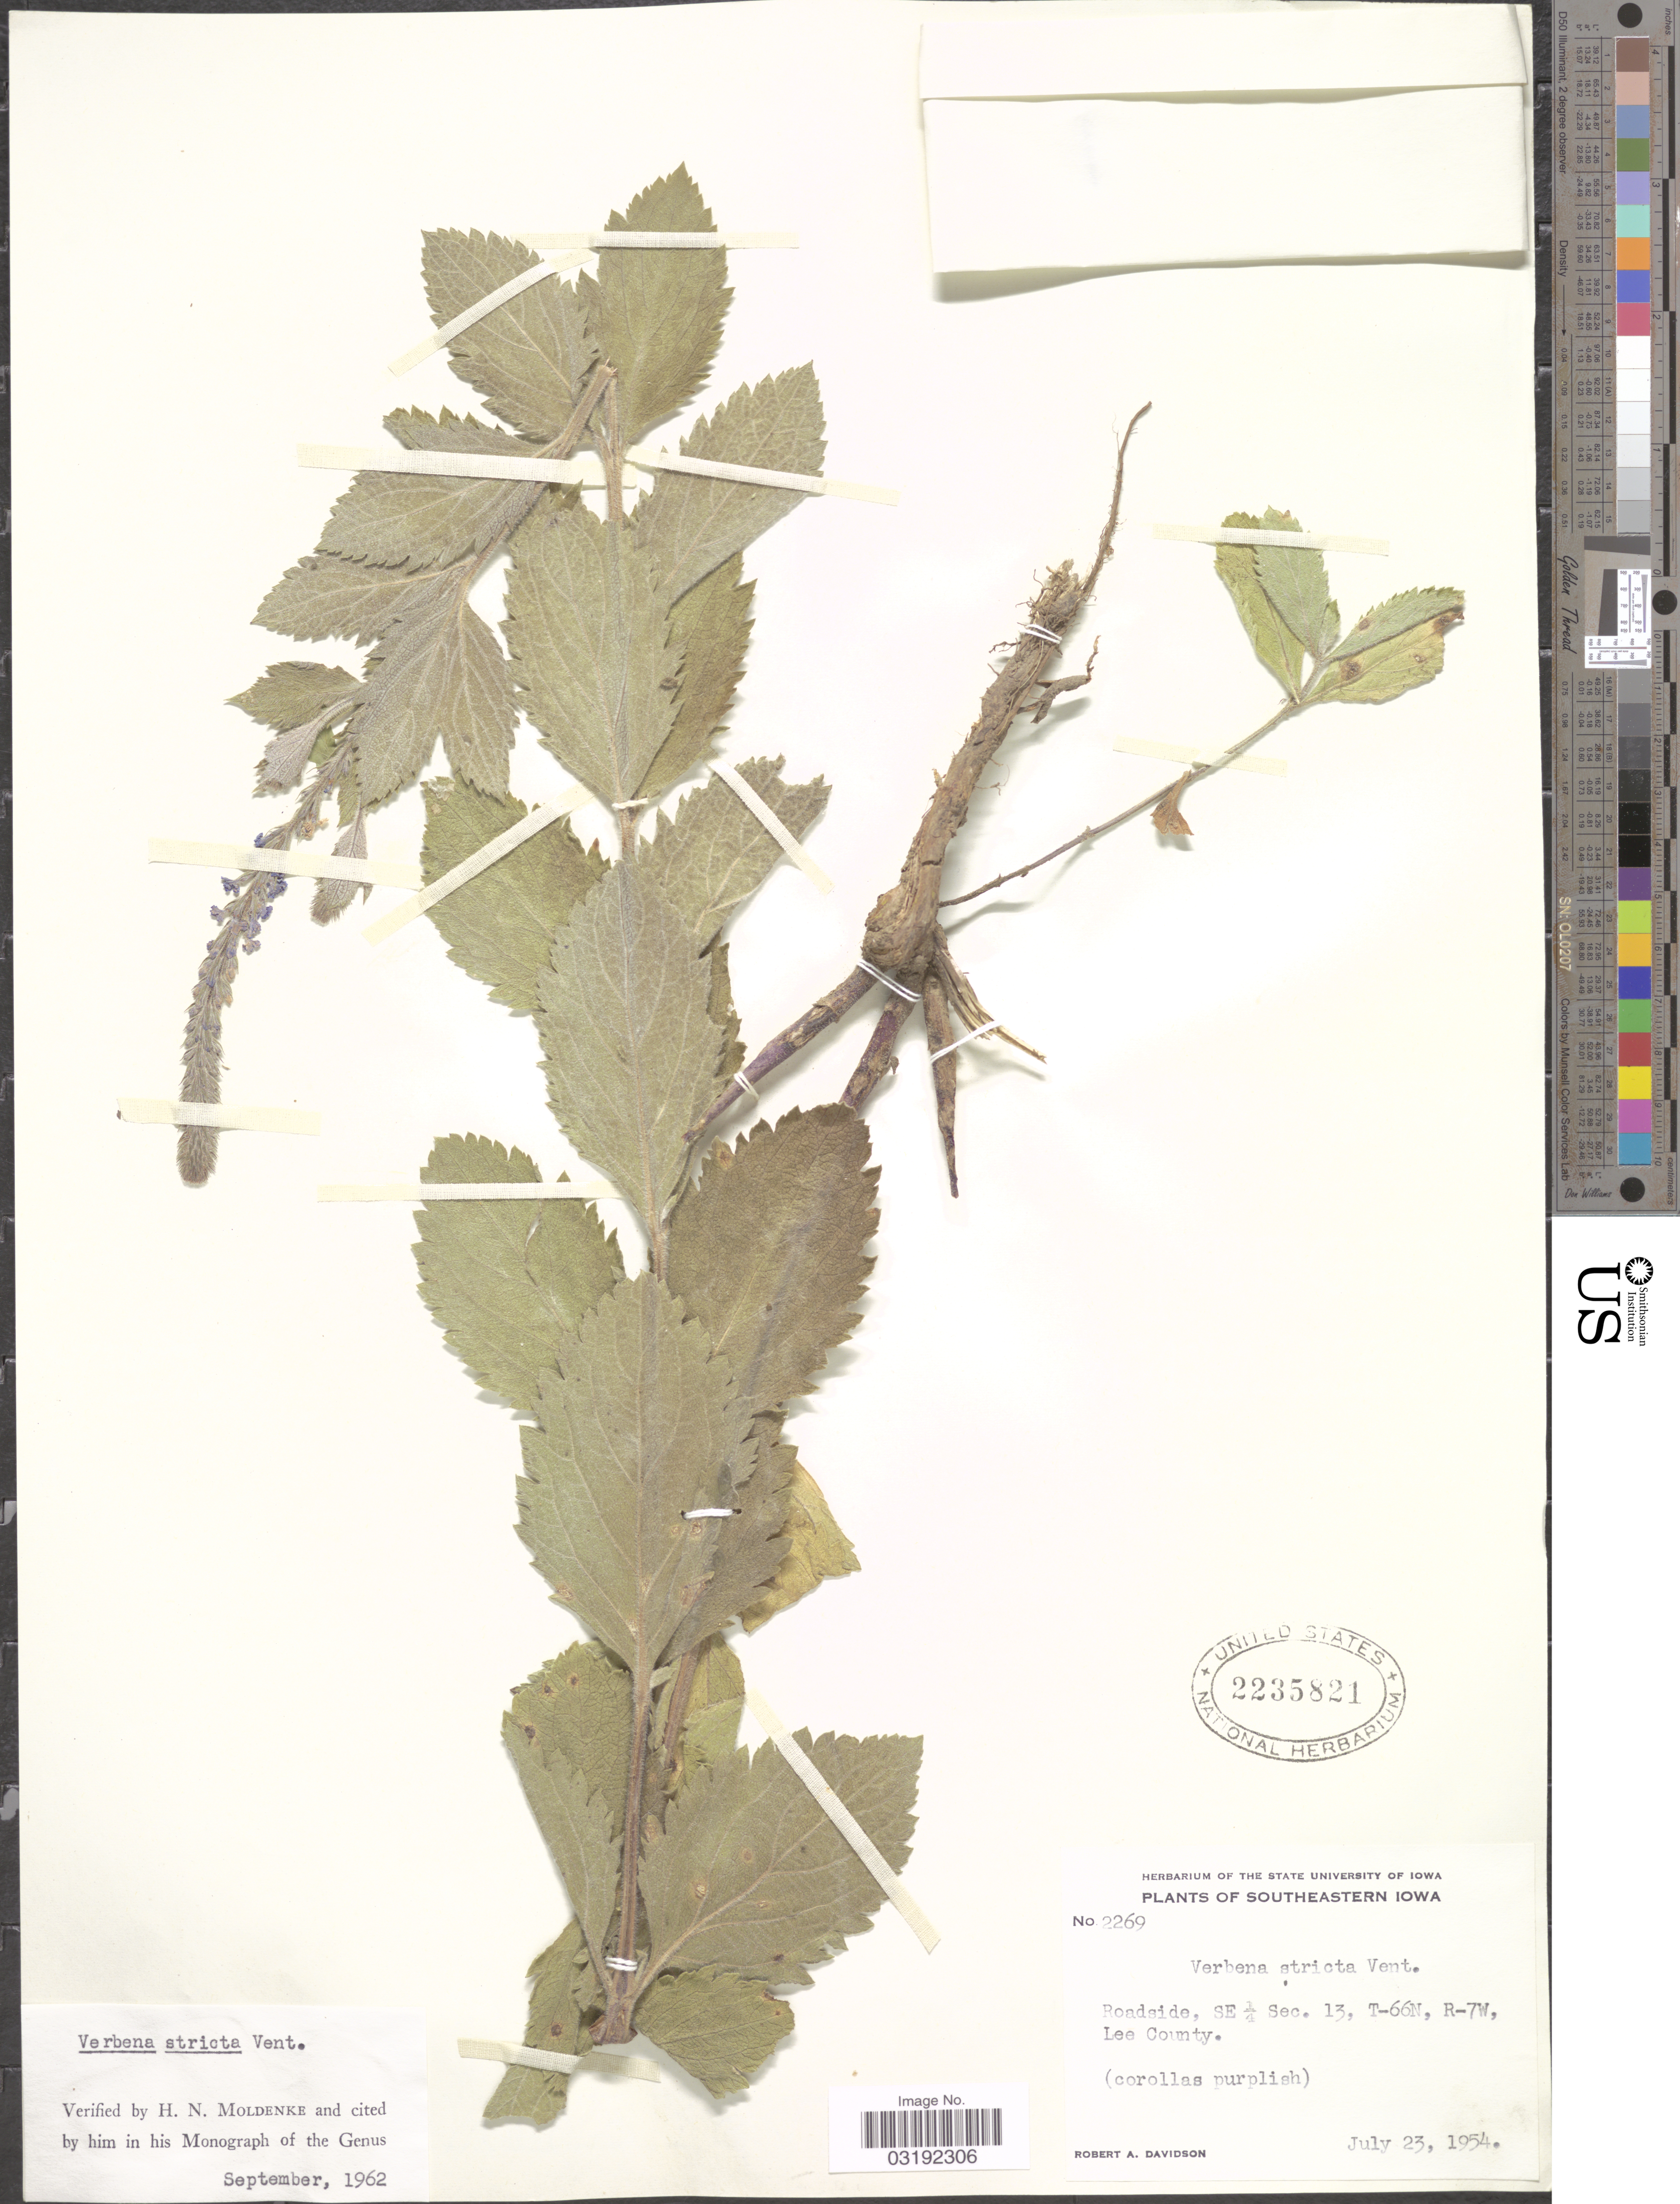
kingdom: Plantae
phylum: Tracheophyta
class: Magnoliopsida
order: Lamiales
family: Verbenaceae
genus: Verbena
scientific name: Verbena stricta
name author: Vent.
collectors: R. A. Davidson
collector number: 2269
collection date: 1954-07-23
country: United States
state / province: Iowa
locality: Southeastern Iowa, Roadside, SE ¼ Sec. 13, T-66N, R-7W, Lee County.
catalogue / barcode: US 2235821